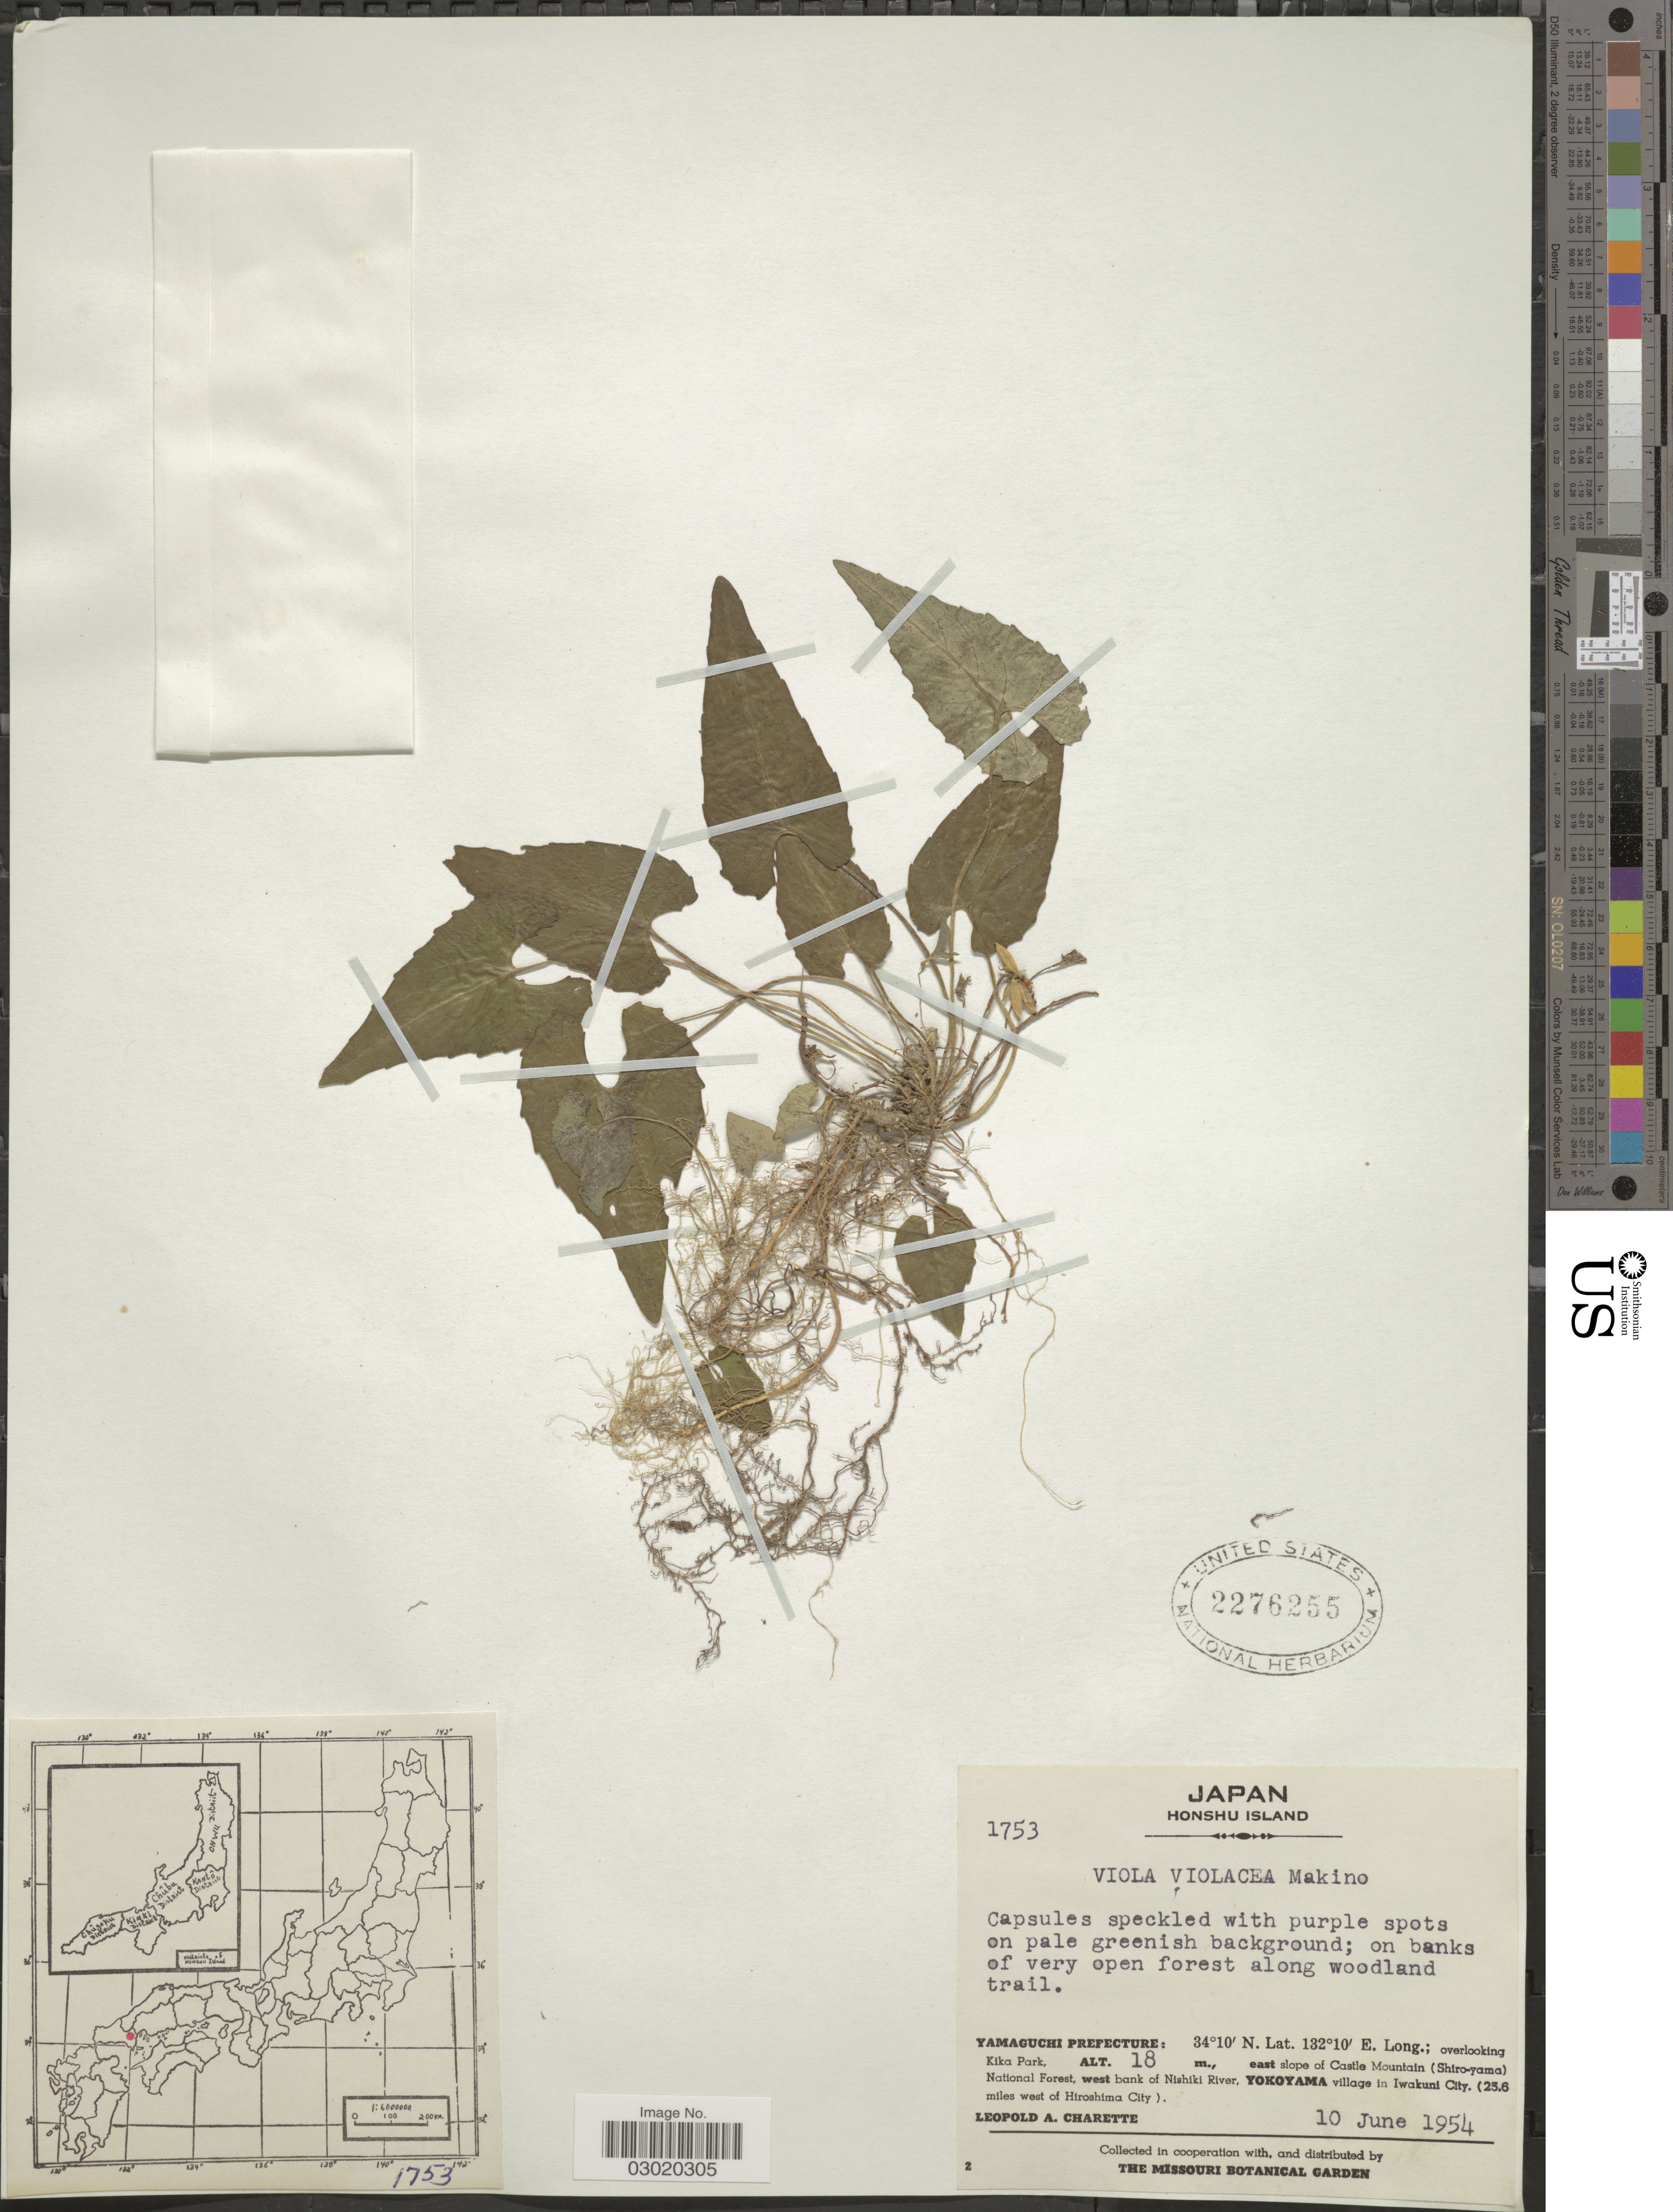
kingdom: Plantae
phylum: Tracheophyta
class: Magnoliopsida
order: Malpighiales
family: Violaceae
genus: Viola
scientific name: Viola violacea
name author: Makino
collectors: L. A. Charette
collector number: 1753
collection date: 1954-06-10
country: Japan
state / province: Yamaguti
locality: Honshu Island. Yamaguchi Prefecture: overlooking Kika Park, east slope of Castle Mountain (Shiro-yama) National Forest, west bank of Nishiki River, Yokoyama village in Iwakuni City. (25.6 miles west of Hiroshima City).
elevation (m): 18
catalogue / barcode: US 2276255